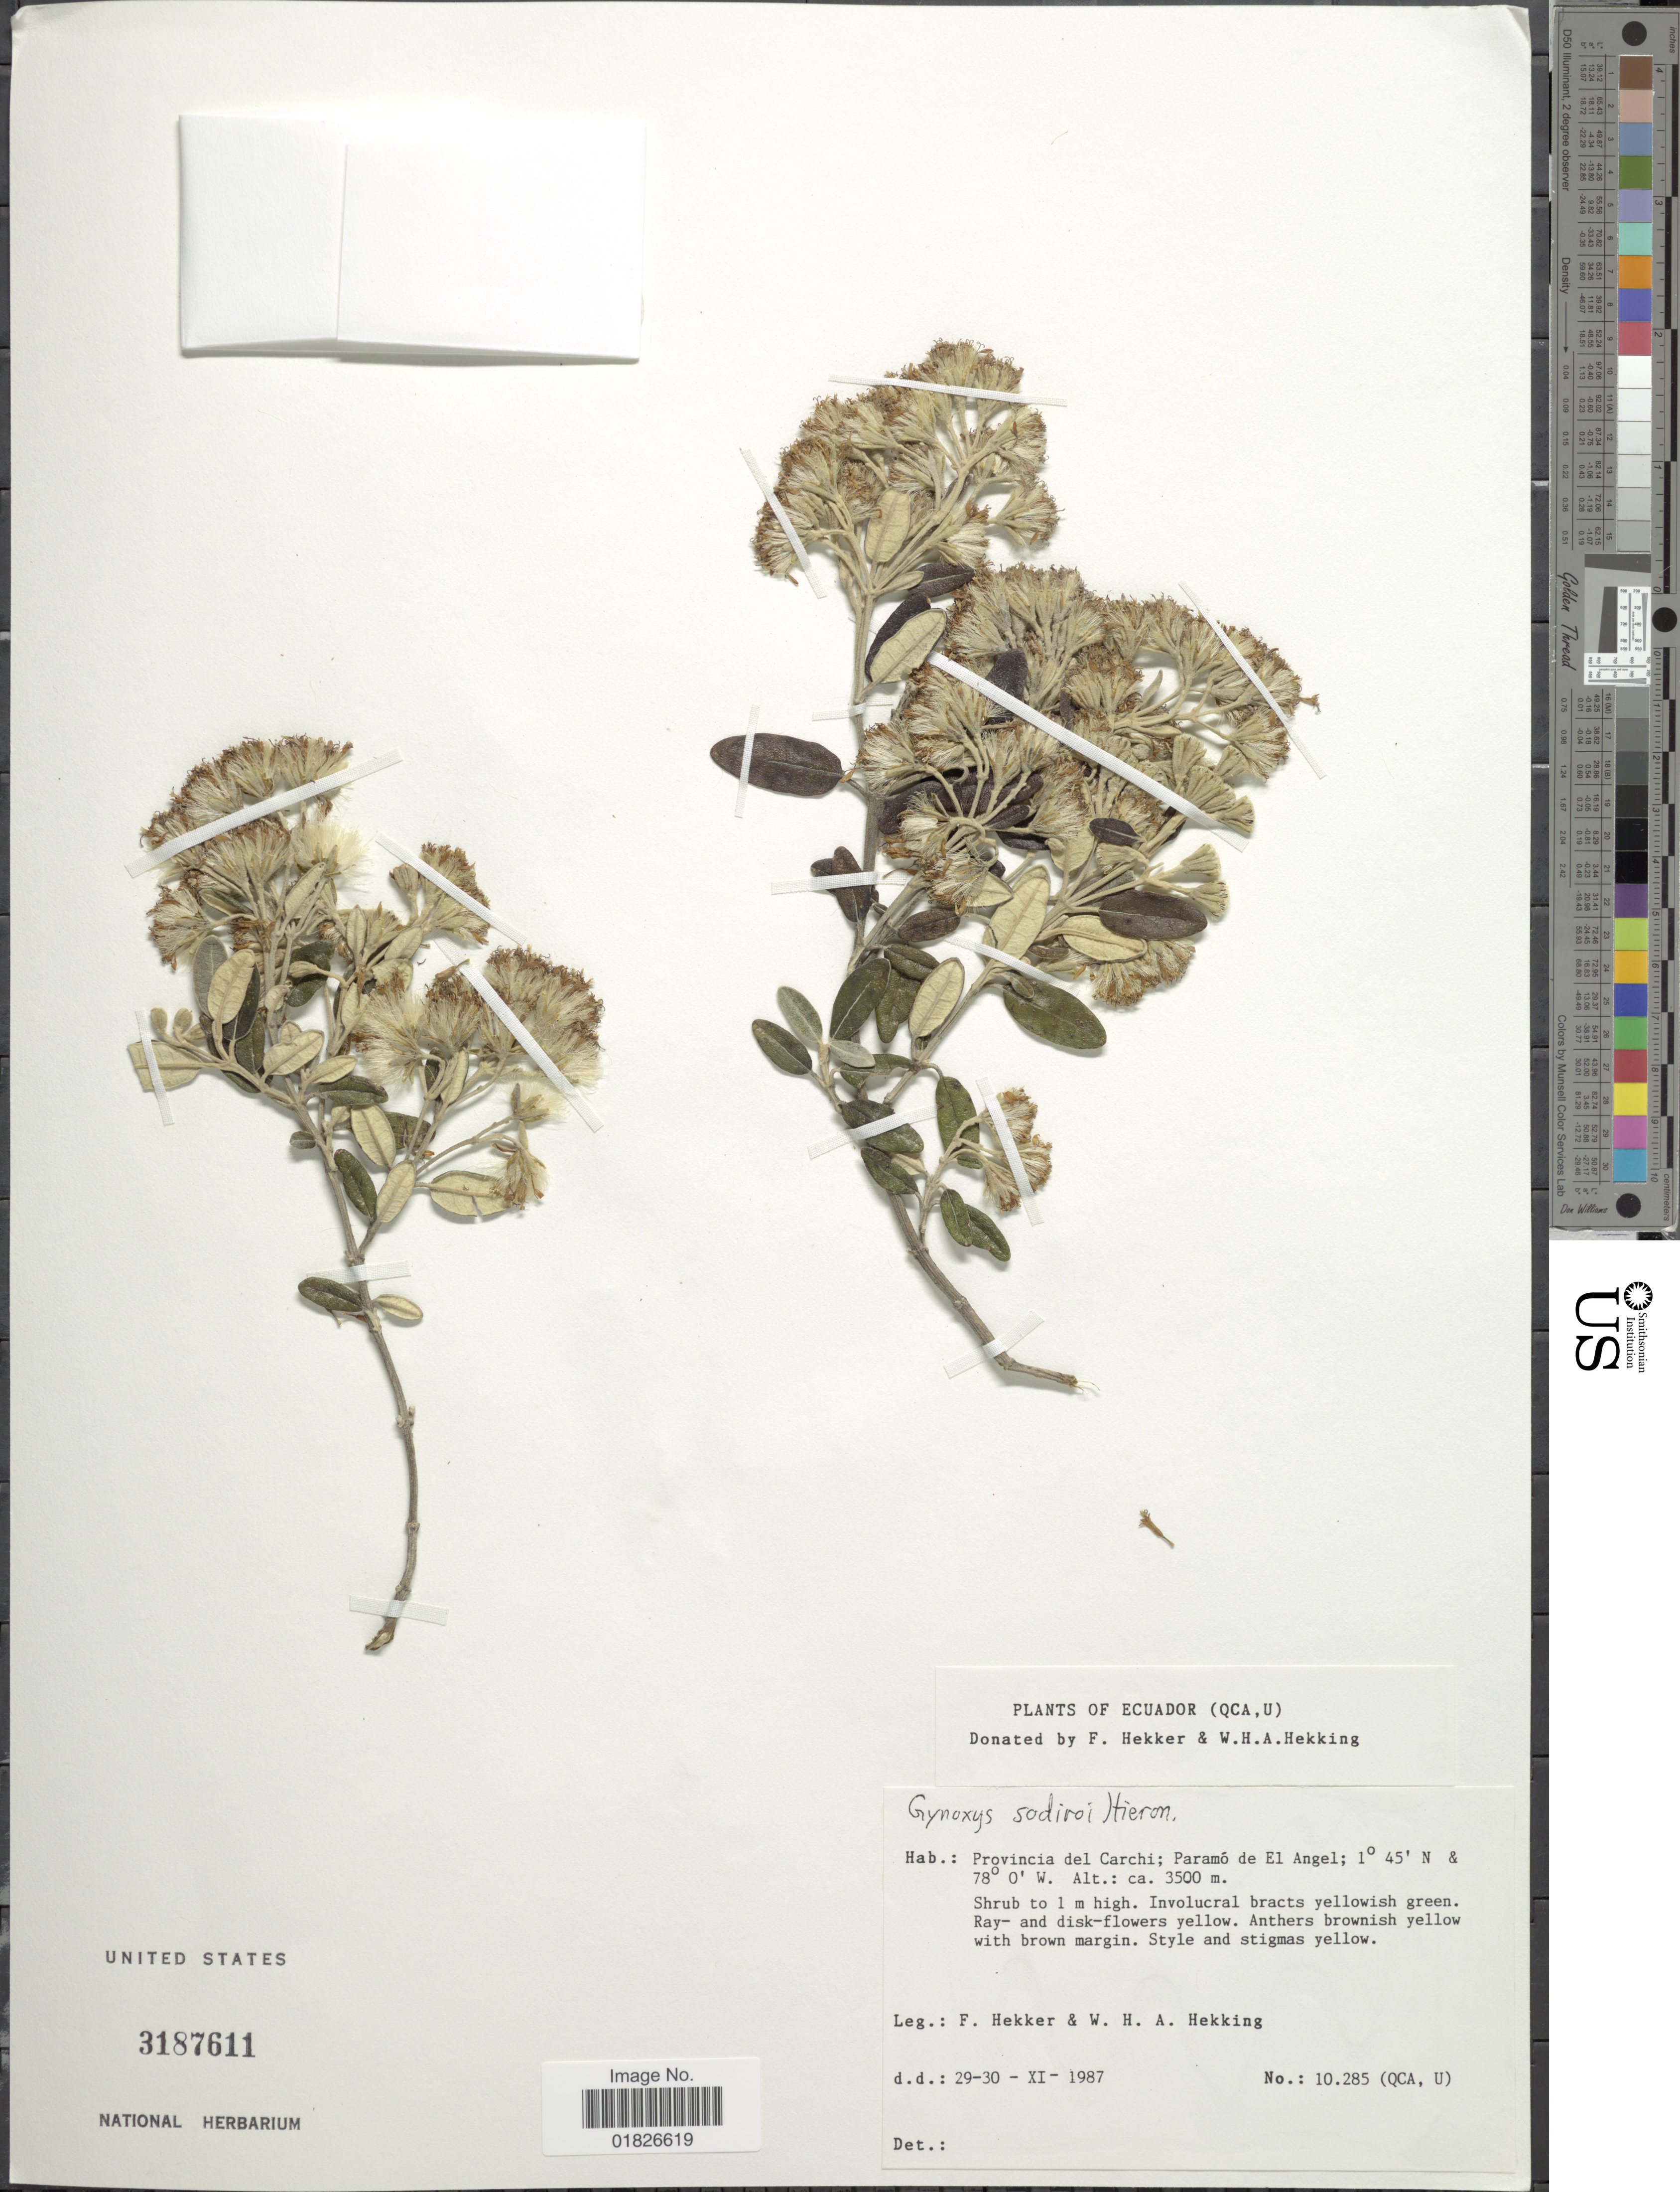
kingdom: Plantae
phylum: Tracheophyta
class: Magnoliopsida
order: Asterales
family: Asteraceae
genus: Gynoxys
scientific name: Gynoxys sodiroi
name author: Hieron.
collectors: F. Hekker & W. H. A. Hekking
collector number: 10285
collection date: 1987-11-29/1987-11-30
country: Ecuador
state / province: Carchi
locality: Paramo de El Angel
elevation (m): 350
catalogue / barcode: US 3187611